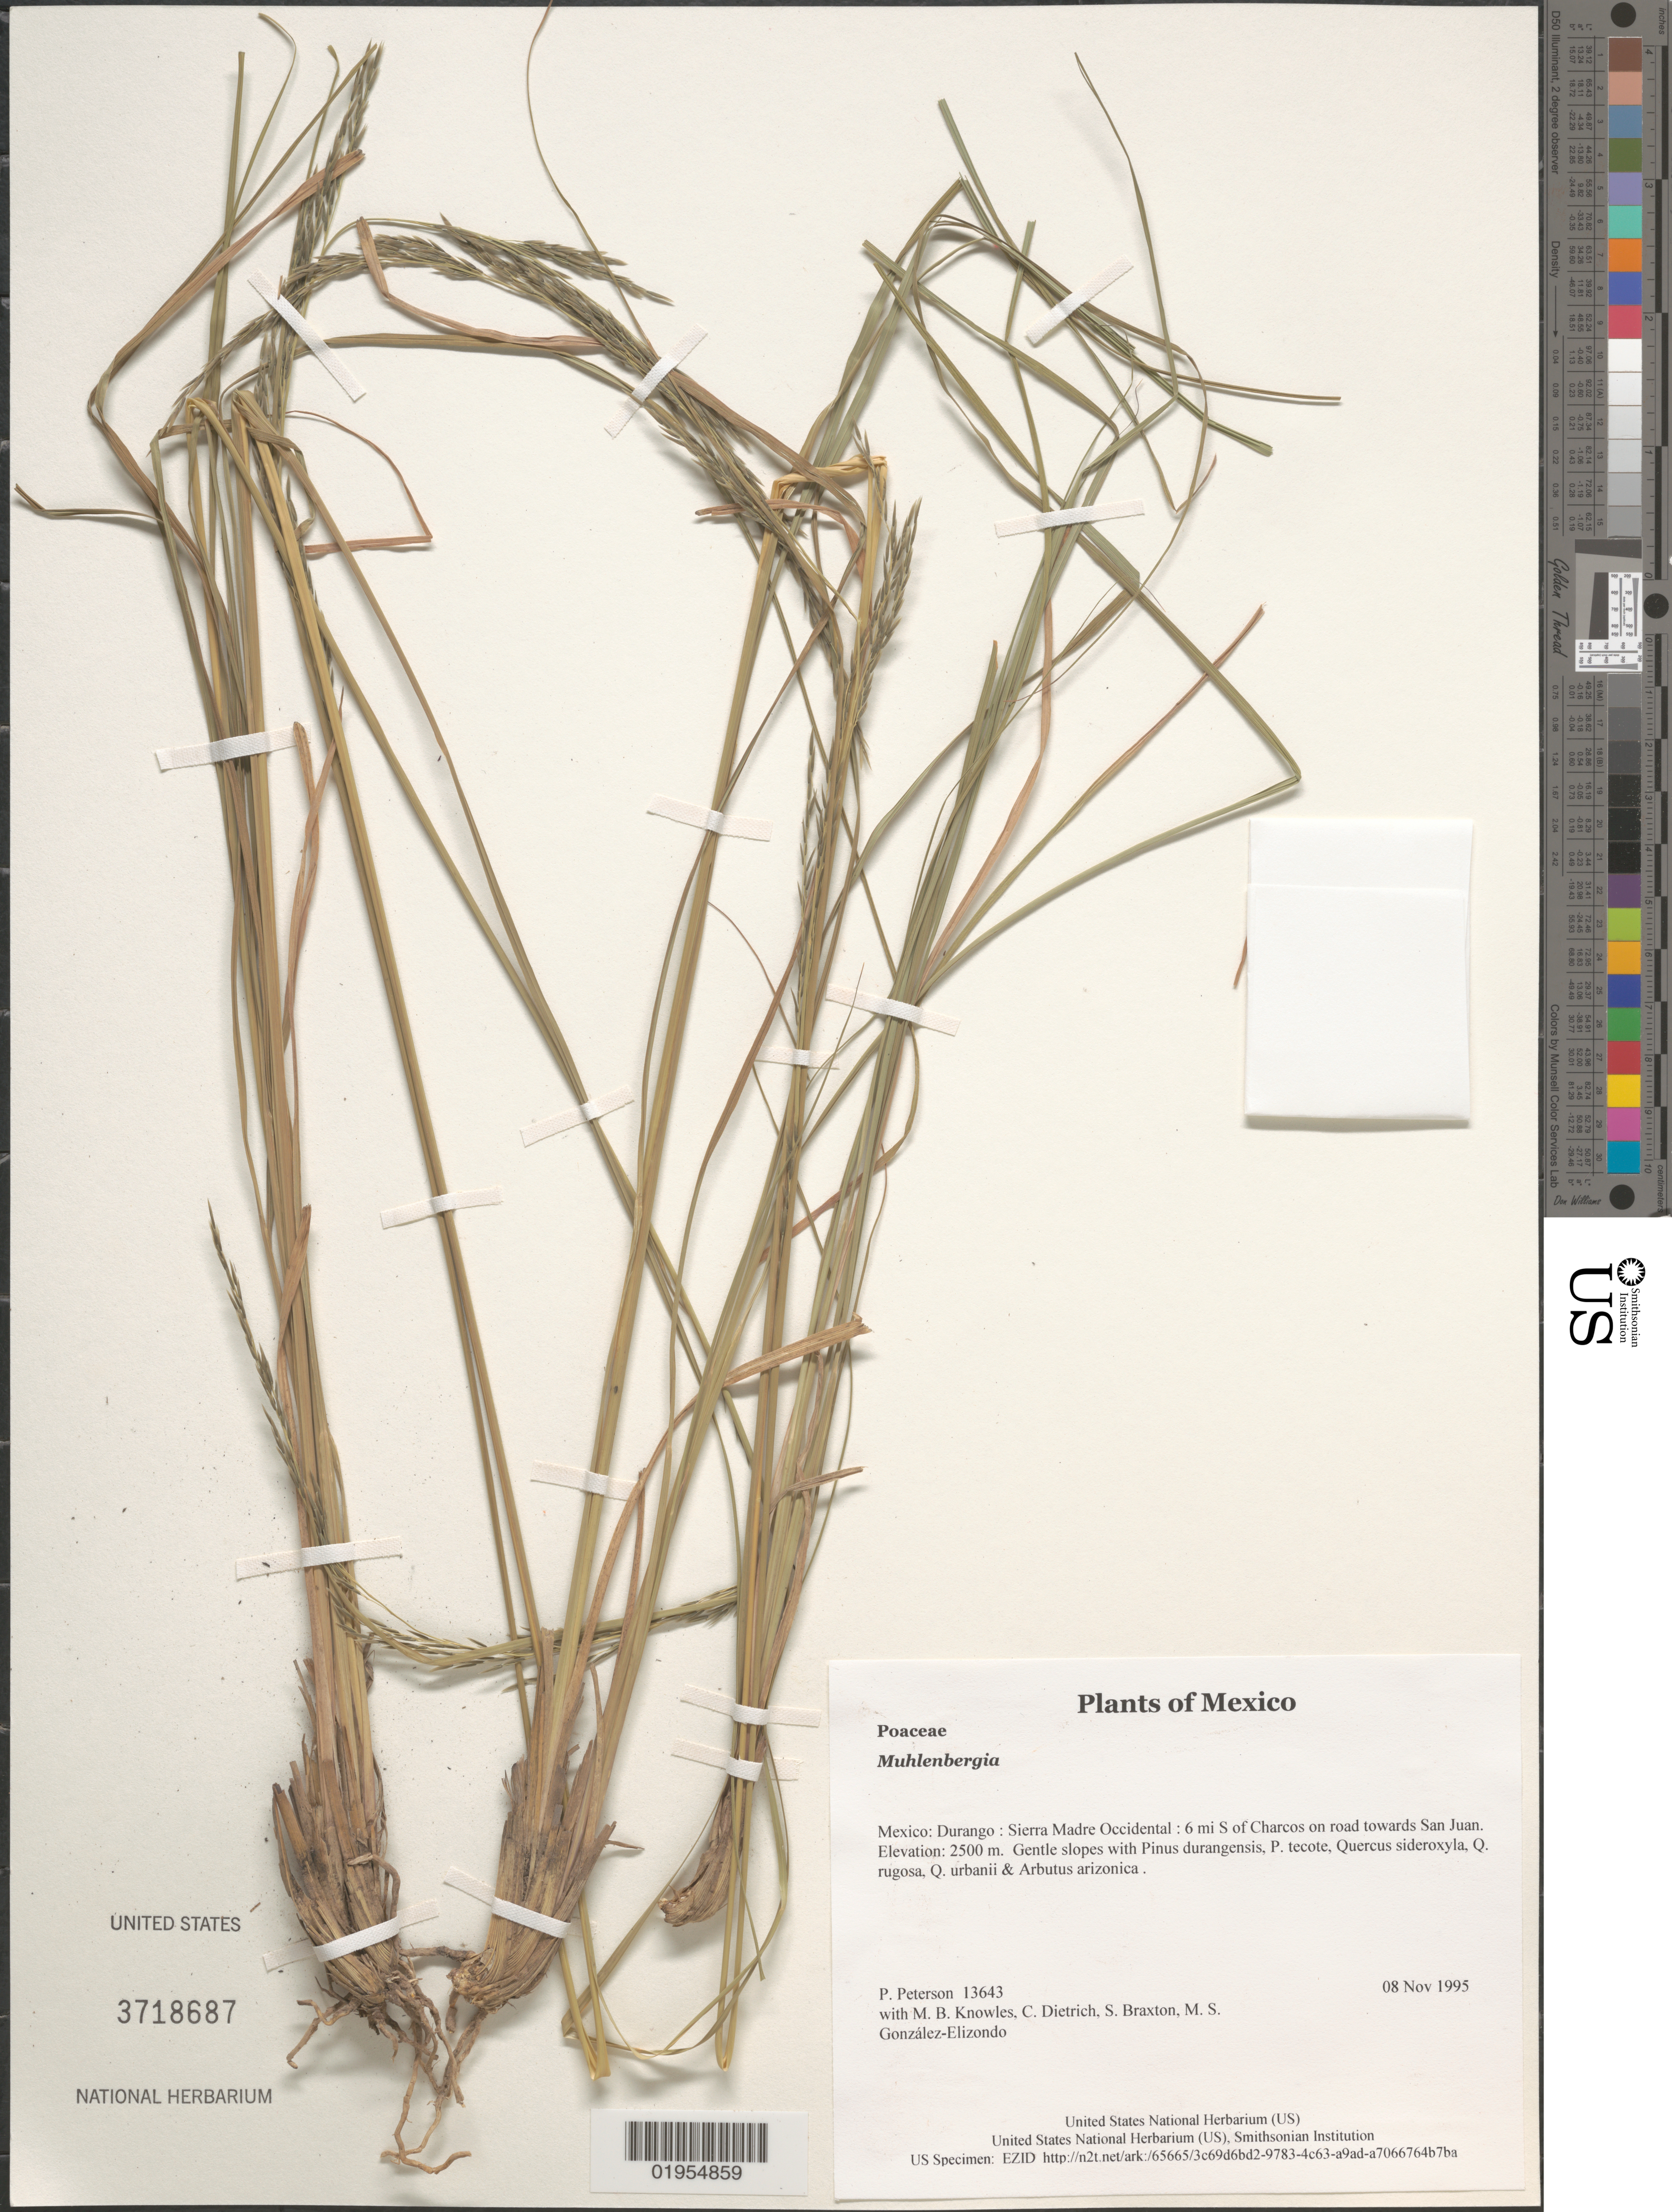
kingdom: Plantae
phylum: Tracheophyta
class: Liliopsida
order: Poales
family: Poaceae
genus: Muhlenbergia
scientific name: Muhlenbergia sp.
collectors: P. M. Peterson, M. B. Knowles, C. Dietrich, S. Braxton & M. S. González-Elizondo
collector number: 13643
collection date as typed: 08 Nov 1995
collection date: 1995-11-08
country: Mexico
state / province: Durango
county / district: Sierra Madre Occidental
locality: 6 mi S of Charcos on road towards San Juan.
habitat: Gentle slopes with Pinus durangensis, P. tecote, Quercus sideroxyla, Q. rugosa, Q. urbanii & Arbutus arizonica .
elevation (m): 2500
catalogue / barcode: US 3718687